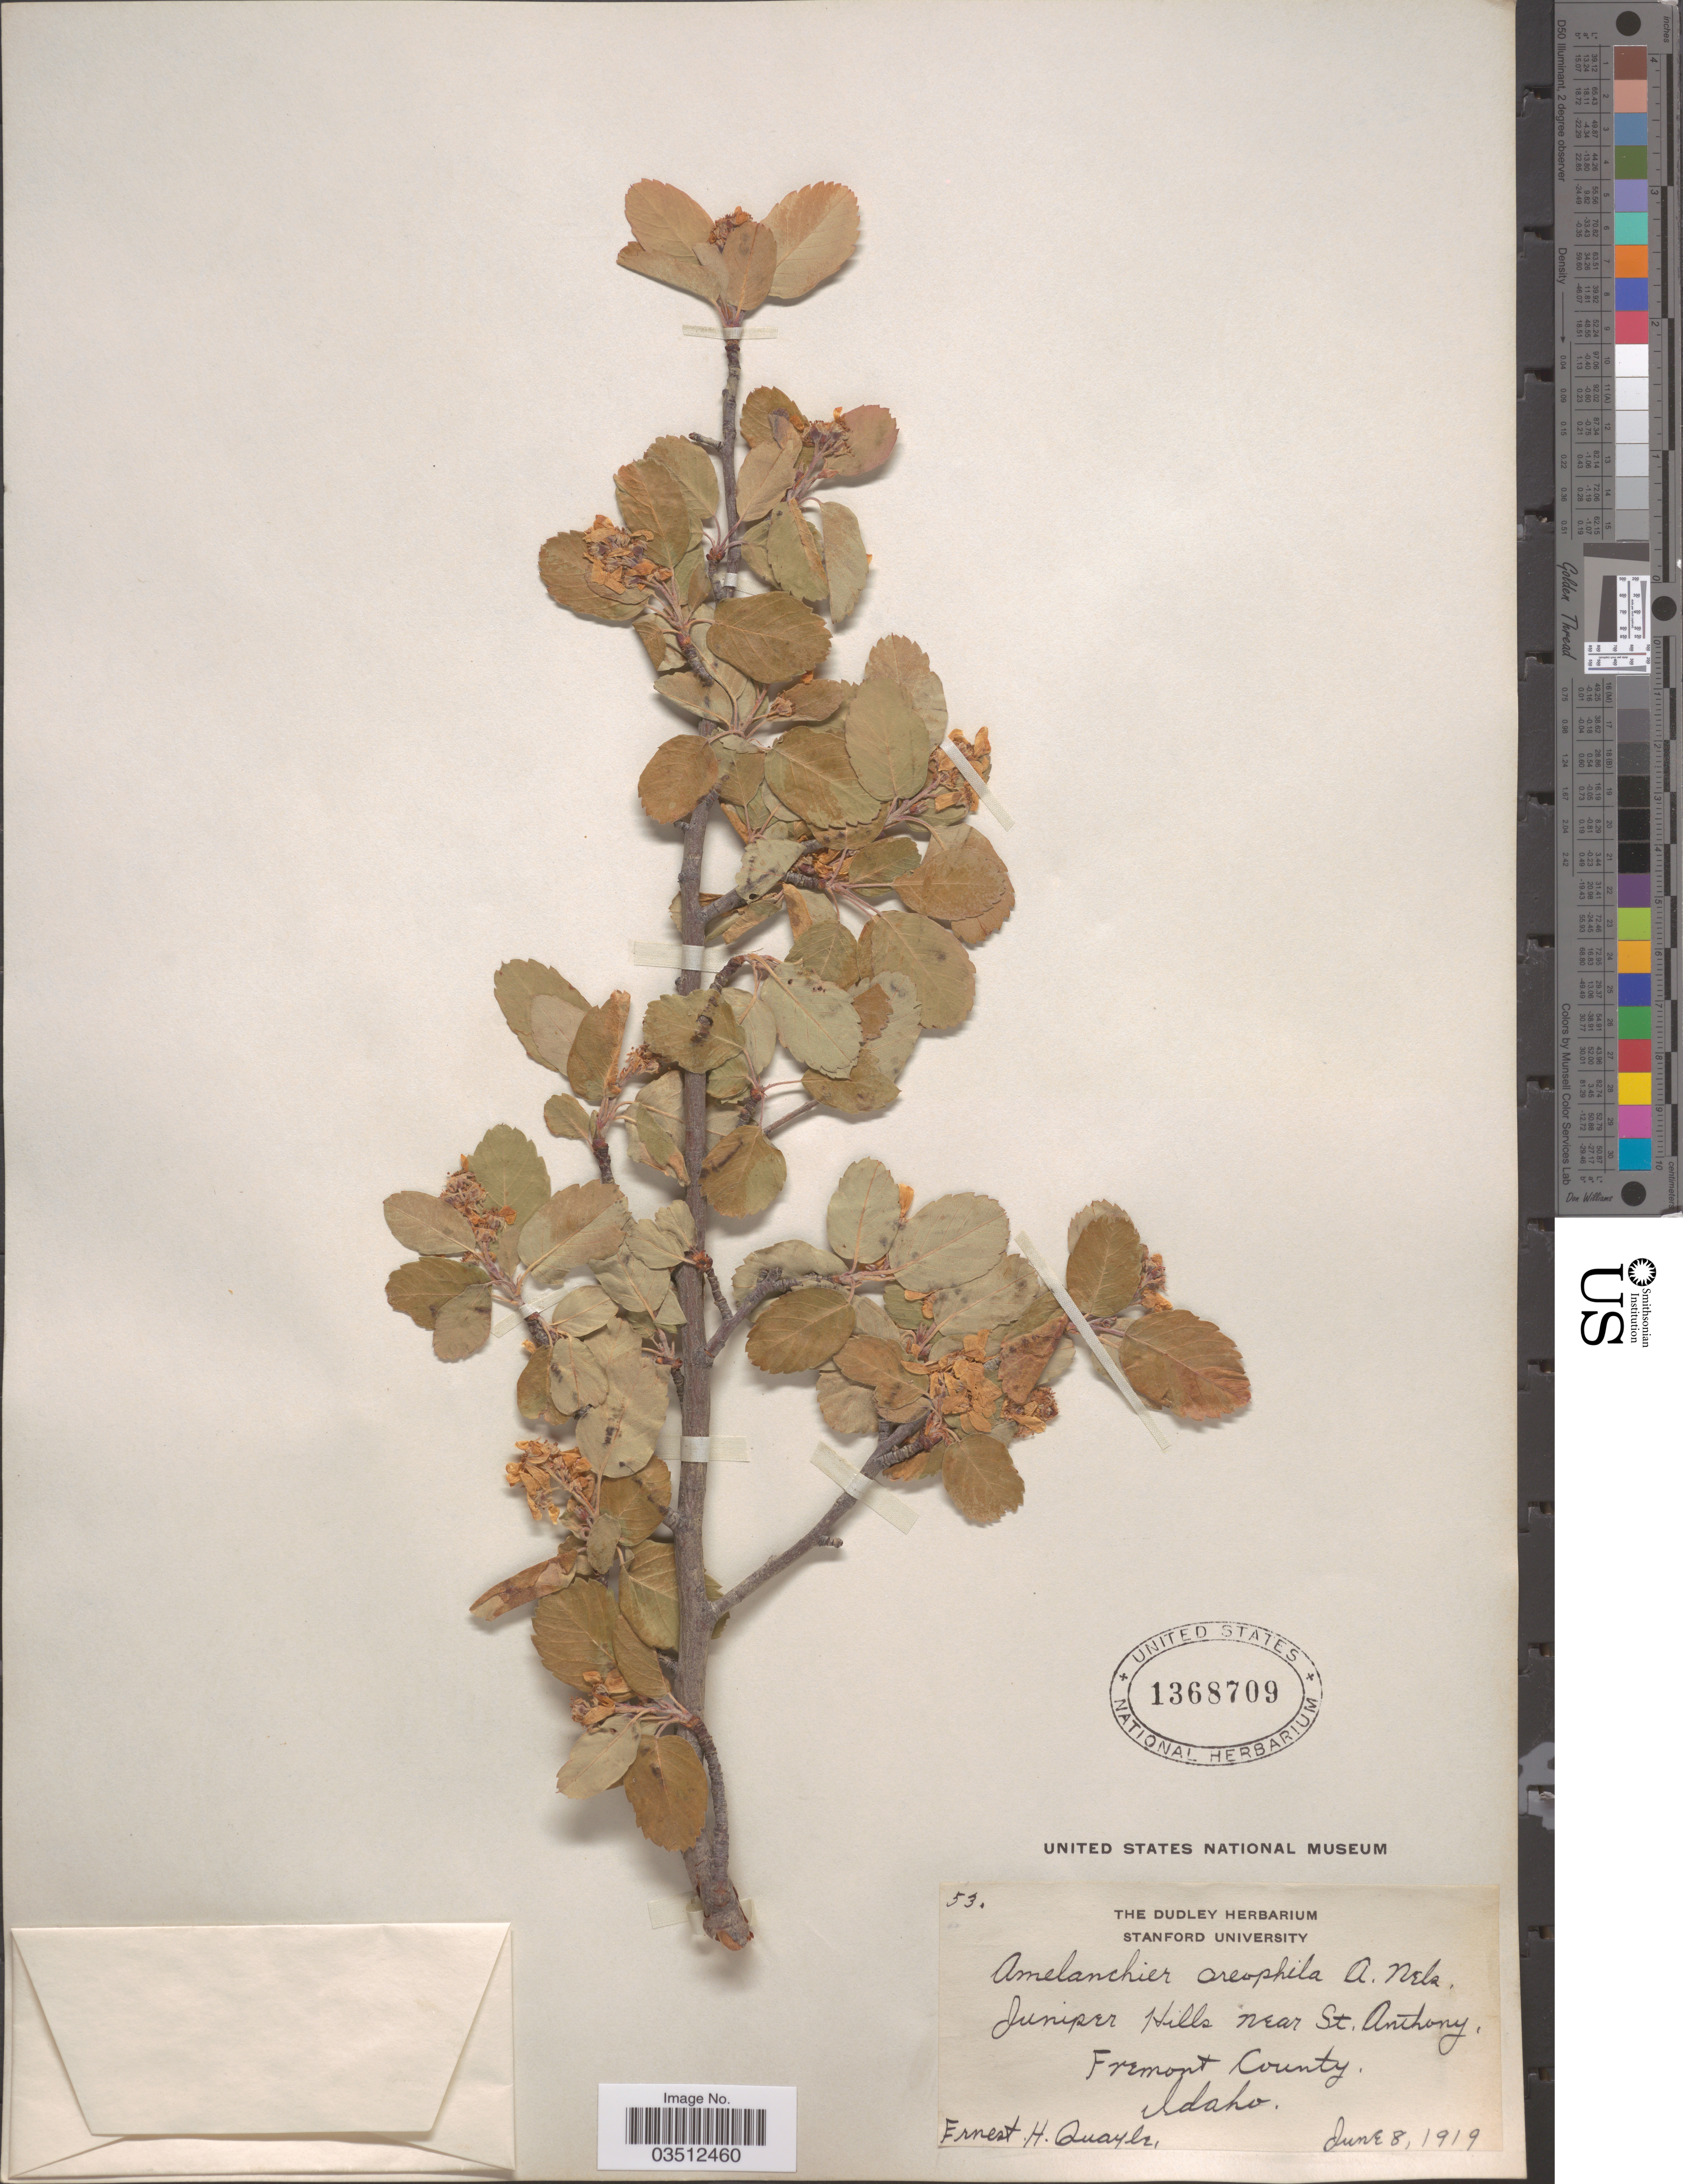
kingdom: Plantae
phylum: Tracheophyta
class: Magnoliopsida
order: Rosales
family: Rosaceae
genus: Amelanchier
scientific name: Amelanchier oreophila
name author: A. Nelson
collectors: E. Quayle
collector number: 53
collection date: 1919-06-08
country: United States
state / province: Idaho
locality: Juniper Hills near St. Anthony. Fremont County.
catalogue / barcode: US 1368709